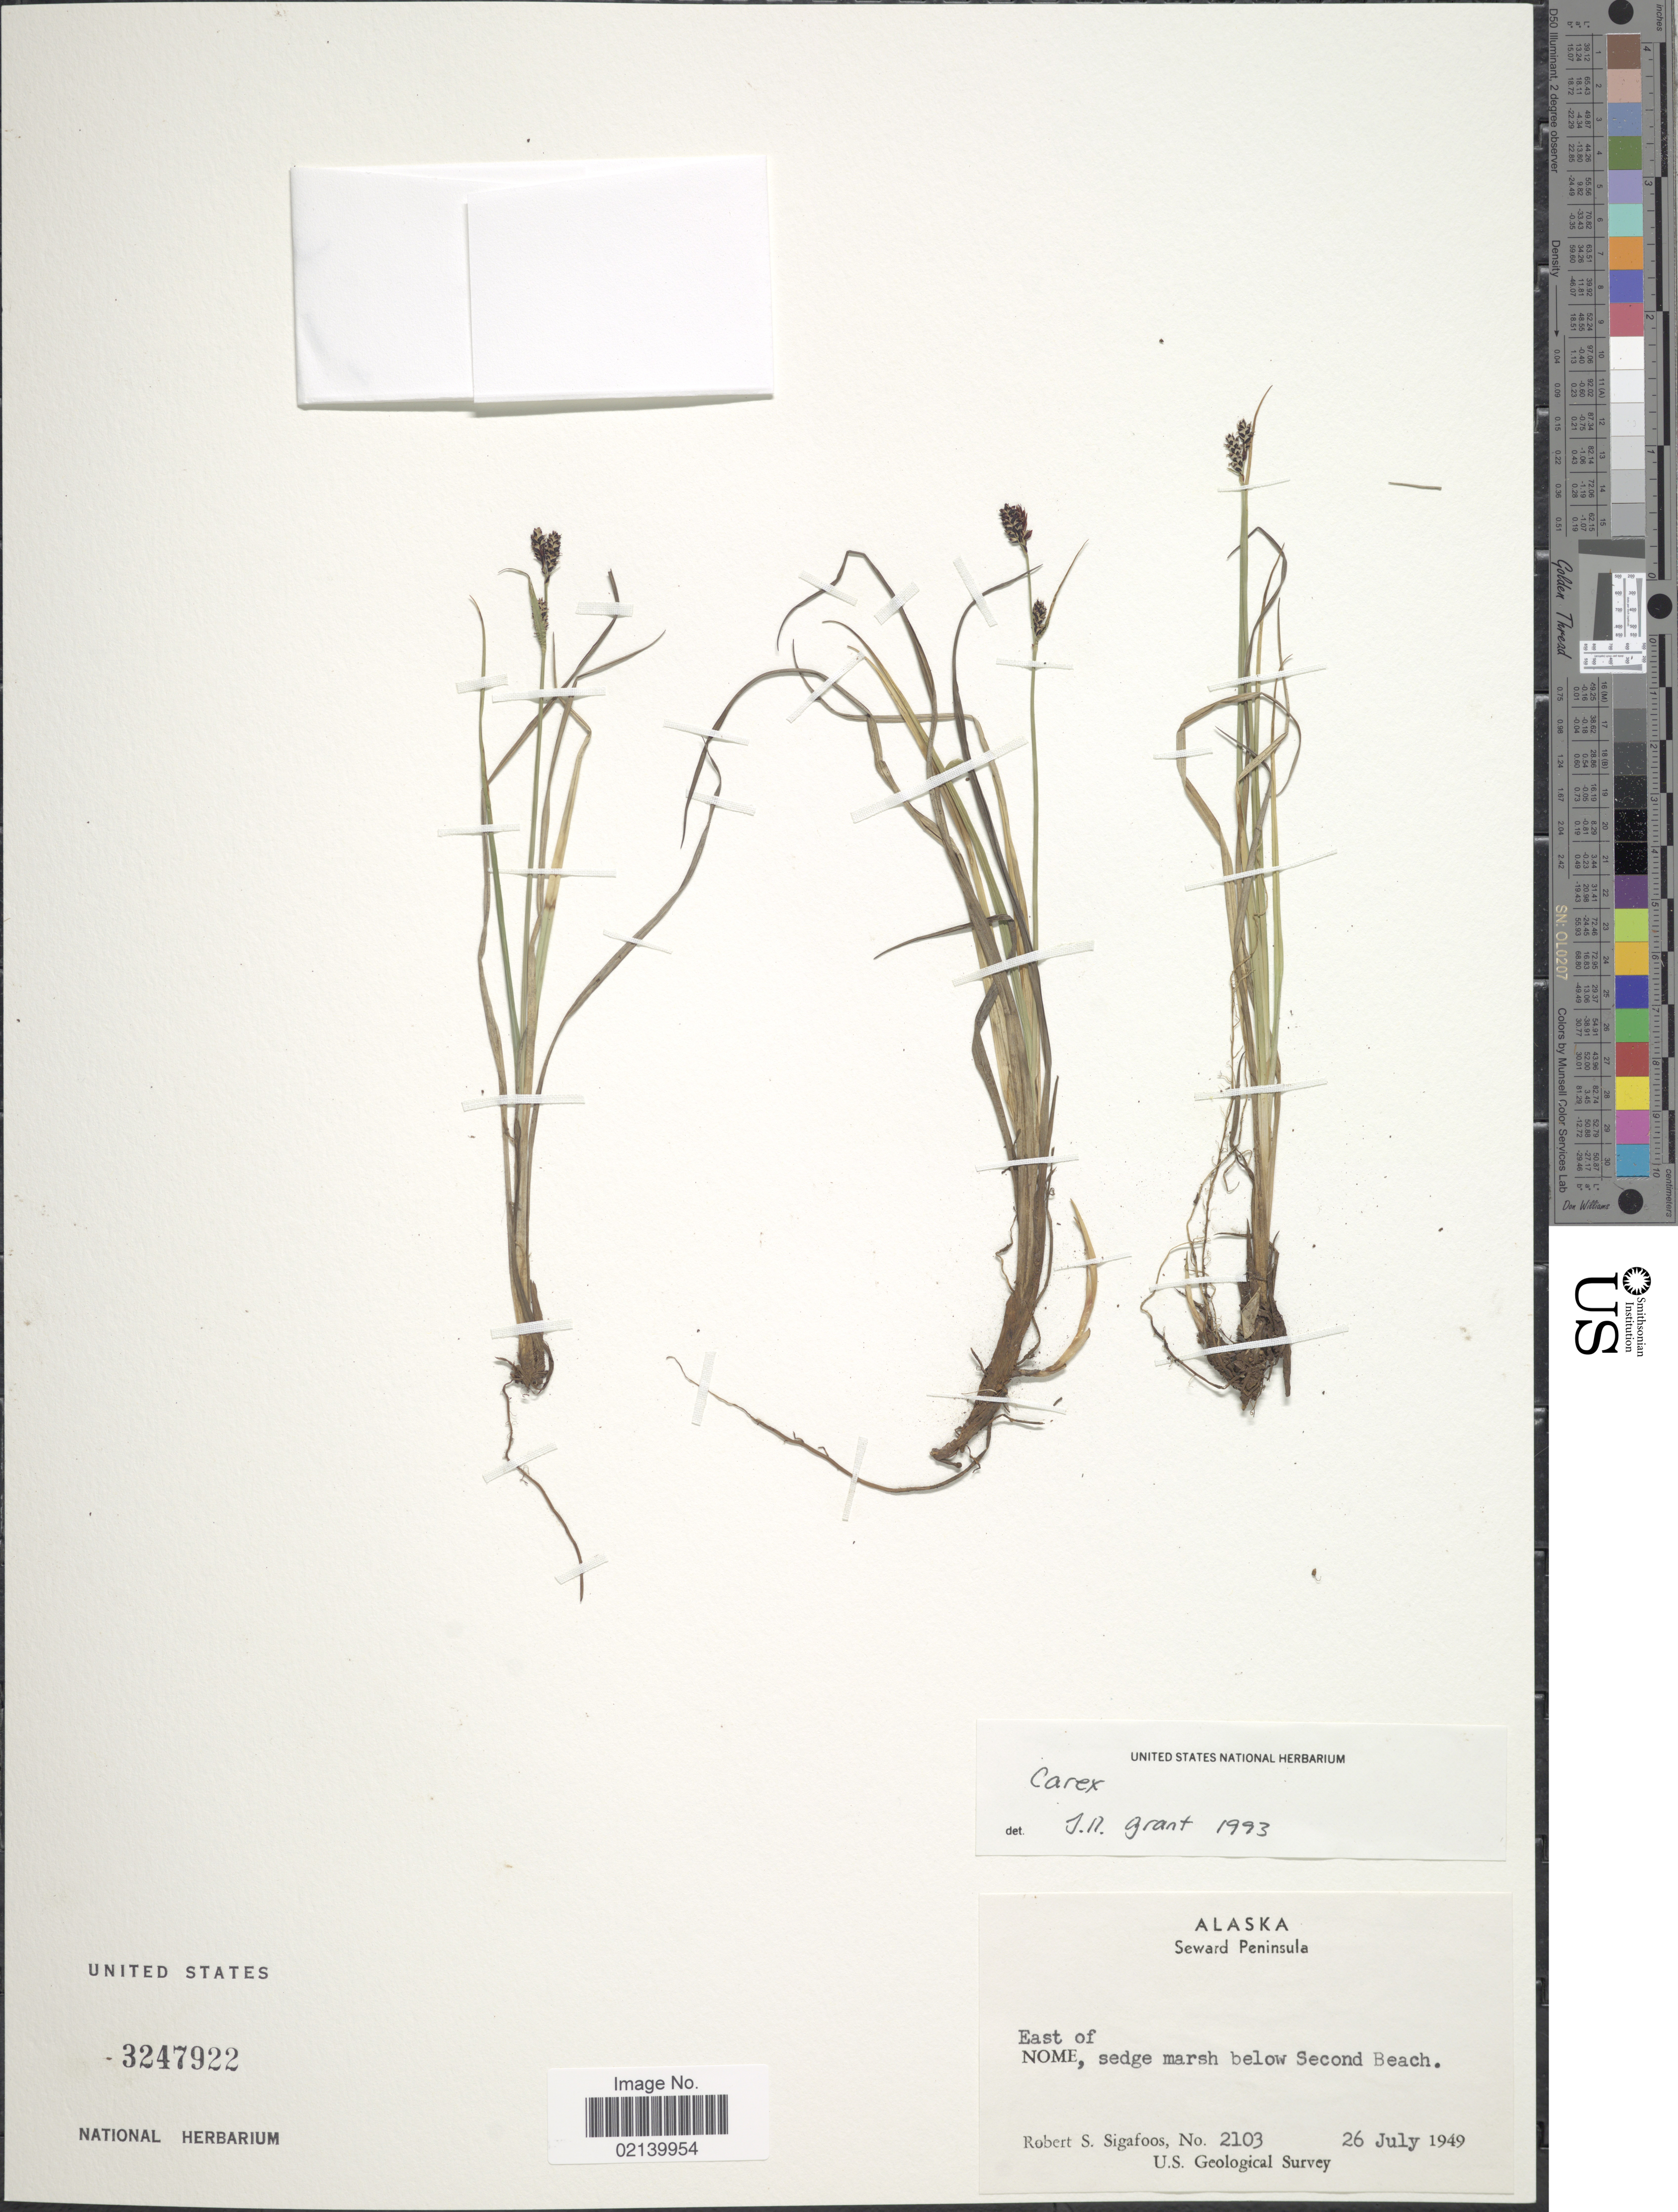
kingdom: Plantae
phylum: Tracheophyta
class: Liliopsida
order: Poales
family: Cyperaceae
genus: Carex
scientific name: Carex sp.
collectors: R. Sigafoos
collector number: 2103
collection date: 1949-07-26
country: United States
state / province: Alaska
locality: Seward Peninsula, east of Nome, sedge marsh below Secon Beach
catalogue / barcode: US 3247922